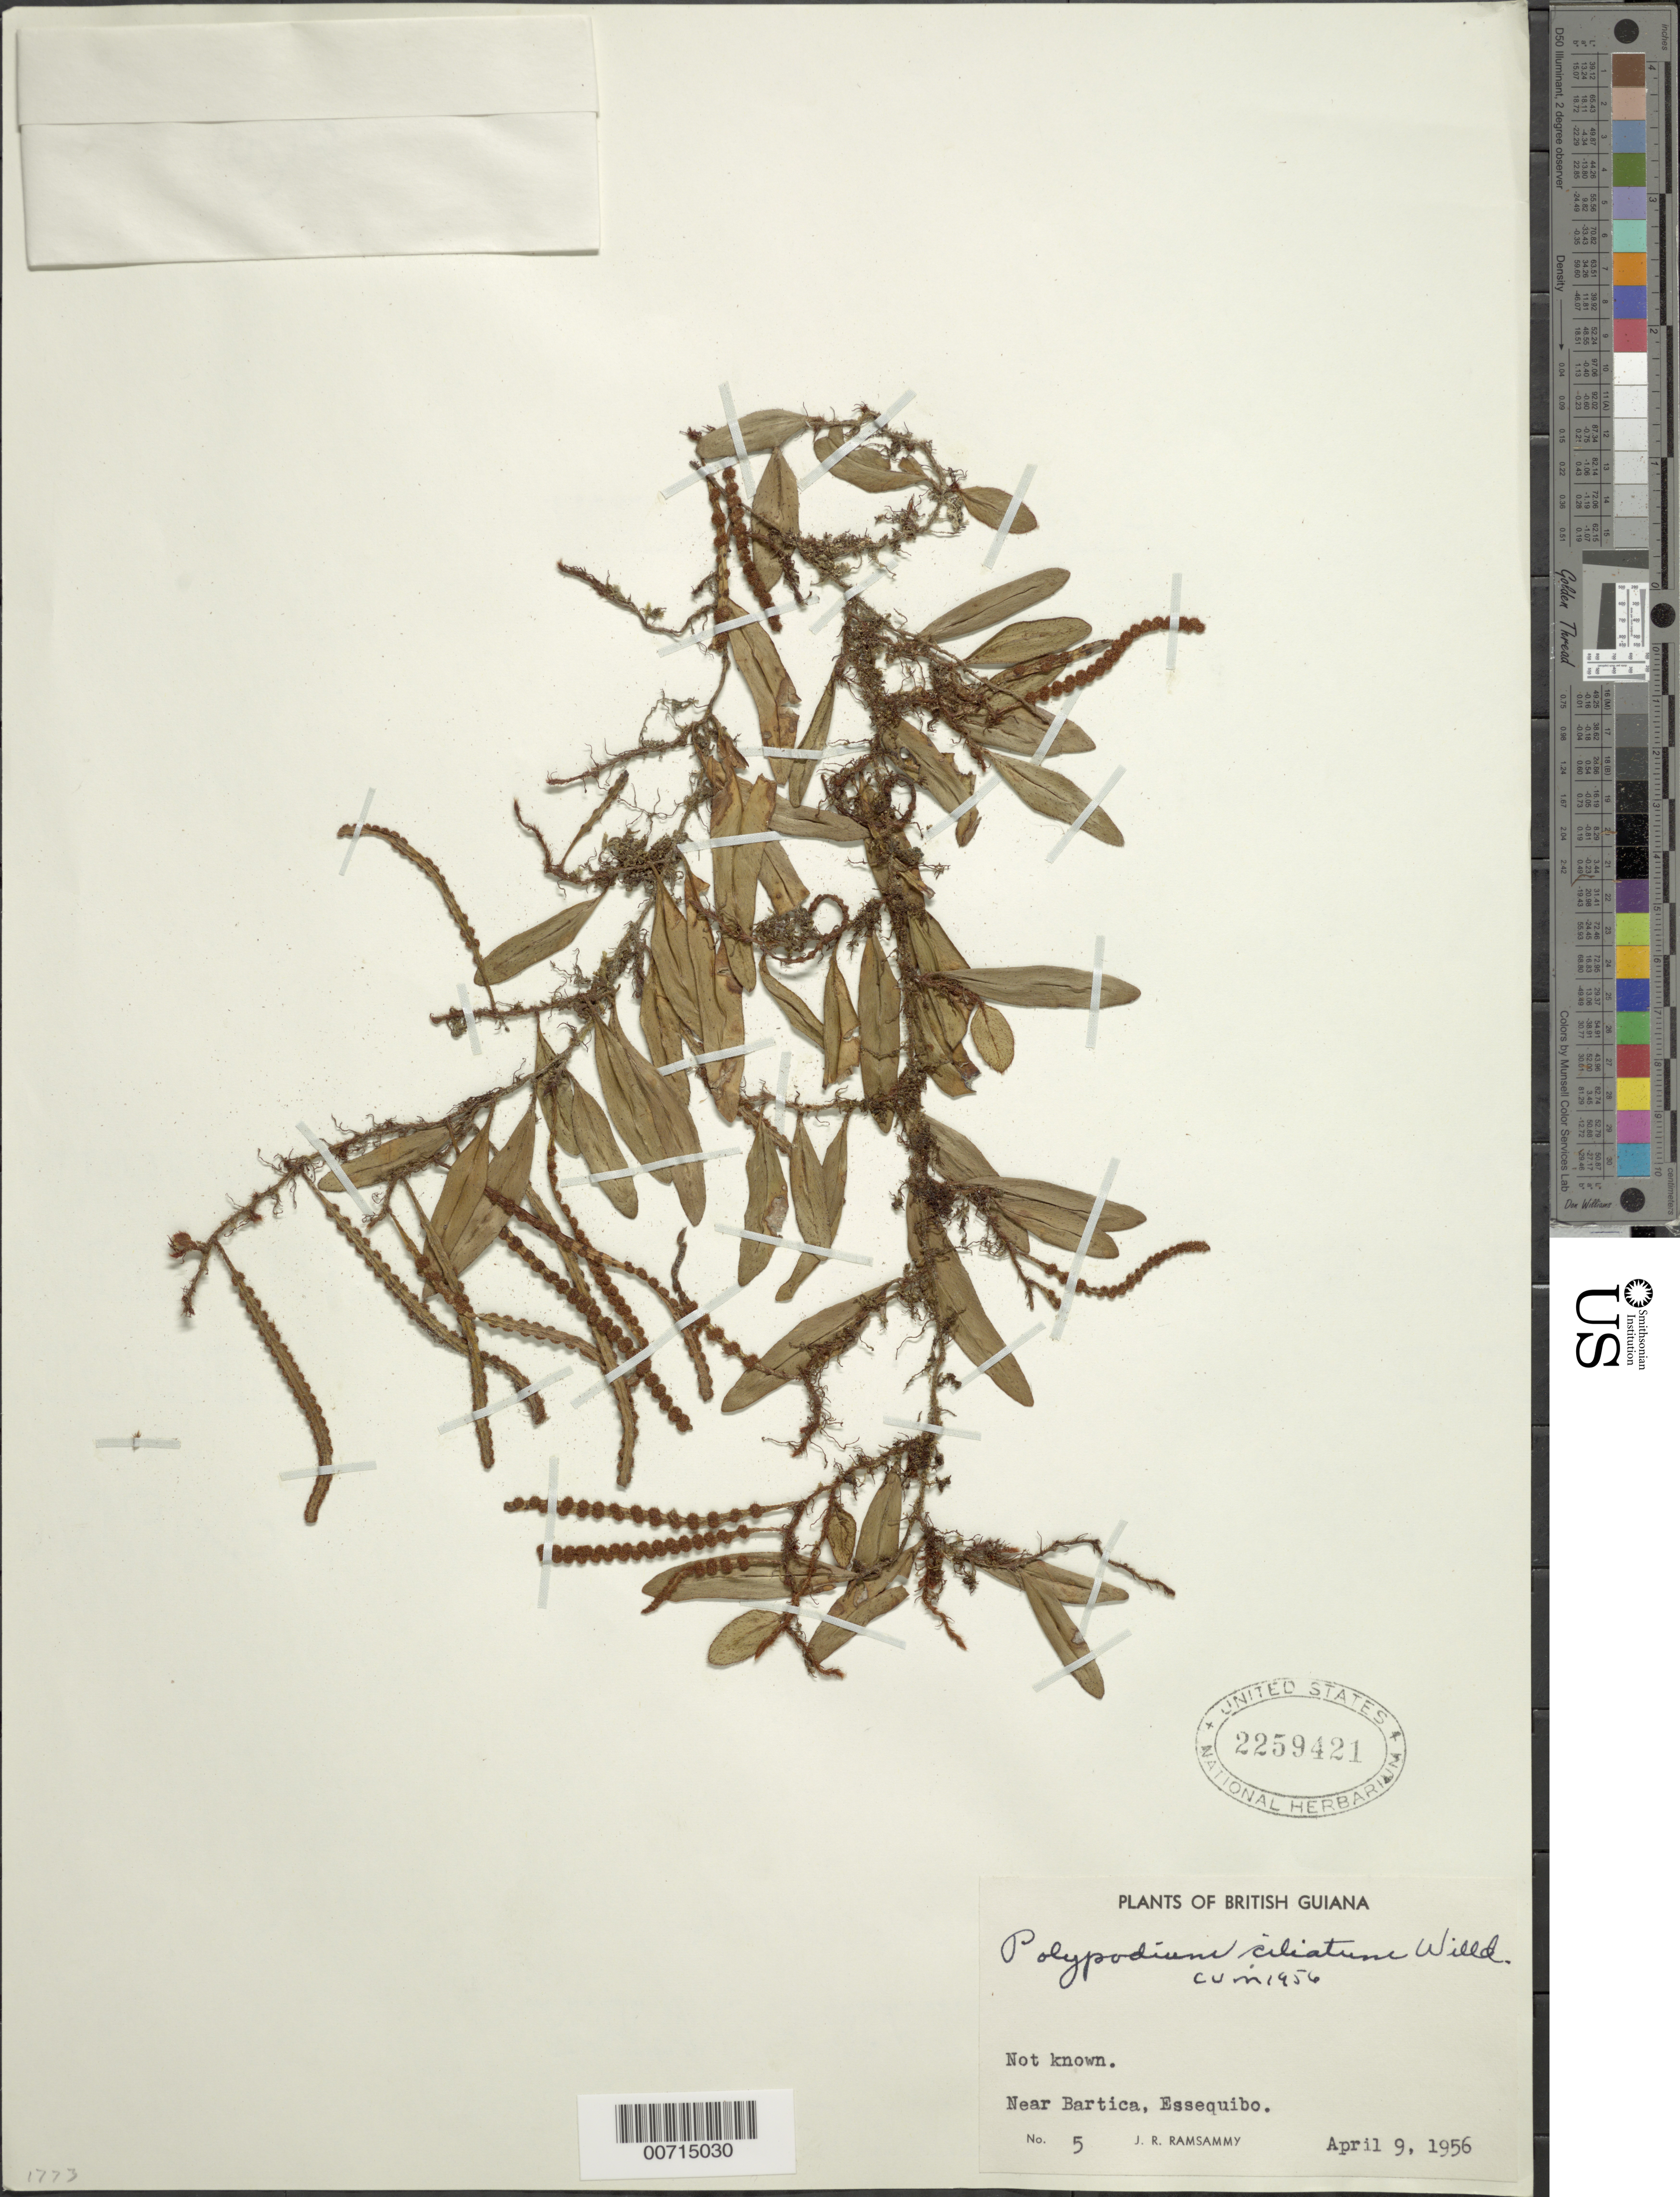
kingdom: Plantae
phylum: Tracheophyta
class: Polypodiopsida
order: Polypodiales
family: Polypodiaceae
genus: Microgramma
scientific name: Microgramma reptans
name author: (Cav.) A.R. Sm.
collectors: J. Ramsammy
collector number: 5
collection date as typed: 9-Apr-56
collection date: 1956-04-09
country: Guyana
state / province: Cuyuni-Mazaruni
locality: Skull Point, near Bartica, Essequibo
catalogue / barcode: US 2259421